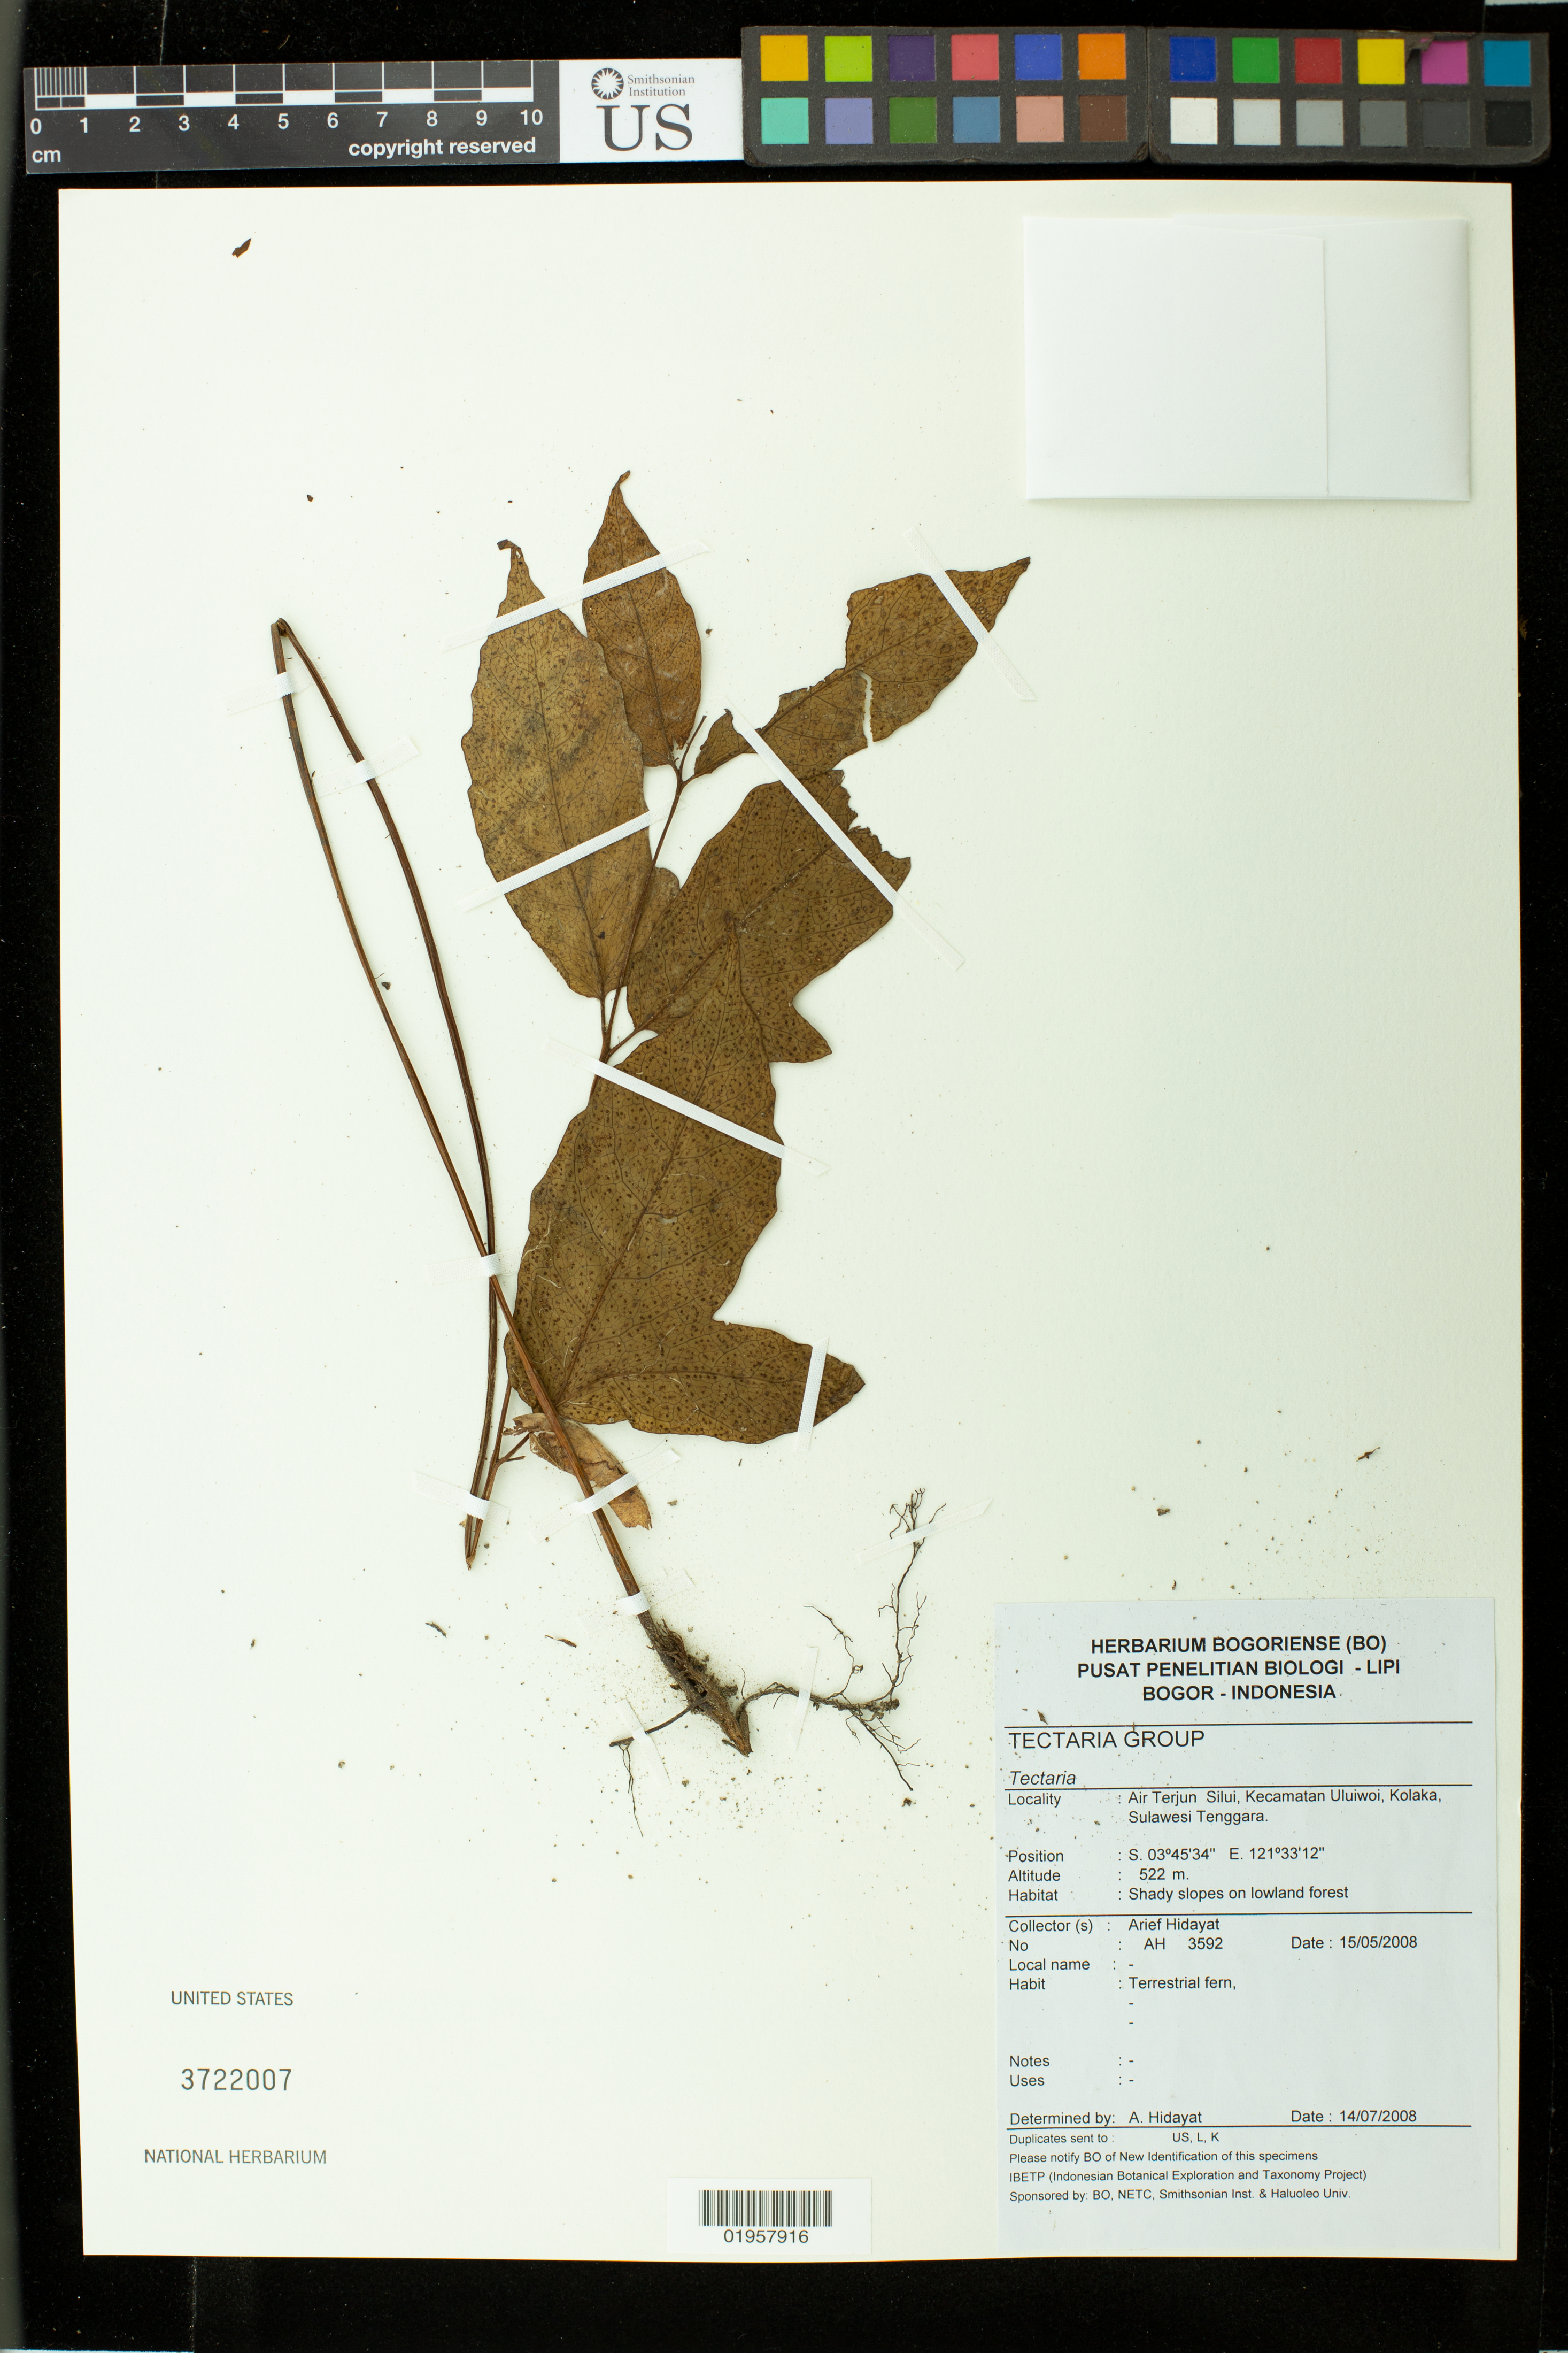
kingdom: Plantae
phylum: Tracheophyta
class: Polypodiopsida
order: Polypodiales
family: Tectariaceae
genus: Tectaria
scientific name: Tectaria sp.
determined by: Hidayat, Arief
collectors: A. Hidayat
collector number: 3592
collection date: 2008-05-15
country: Indonesia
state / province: Sulawesi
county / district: Sulawesi Tenggara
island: Sulawesi Island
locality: Sulawesi Tenggara [South-East Sulawesi]. Air Terjun Silui, Kecamatan Uluiwoi, Kolaka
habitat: Shady slopes on lowland forest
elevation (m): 522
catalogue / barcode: US 3722007